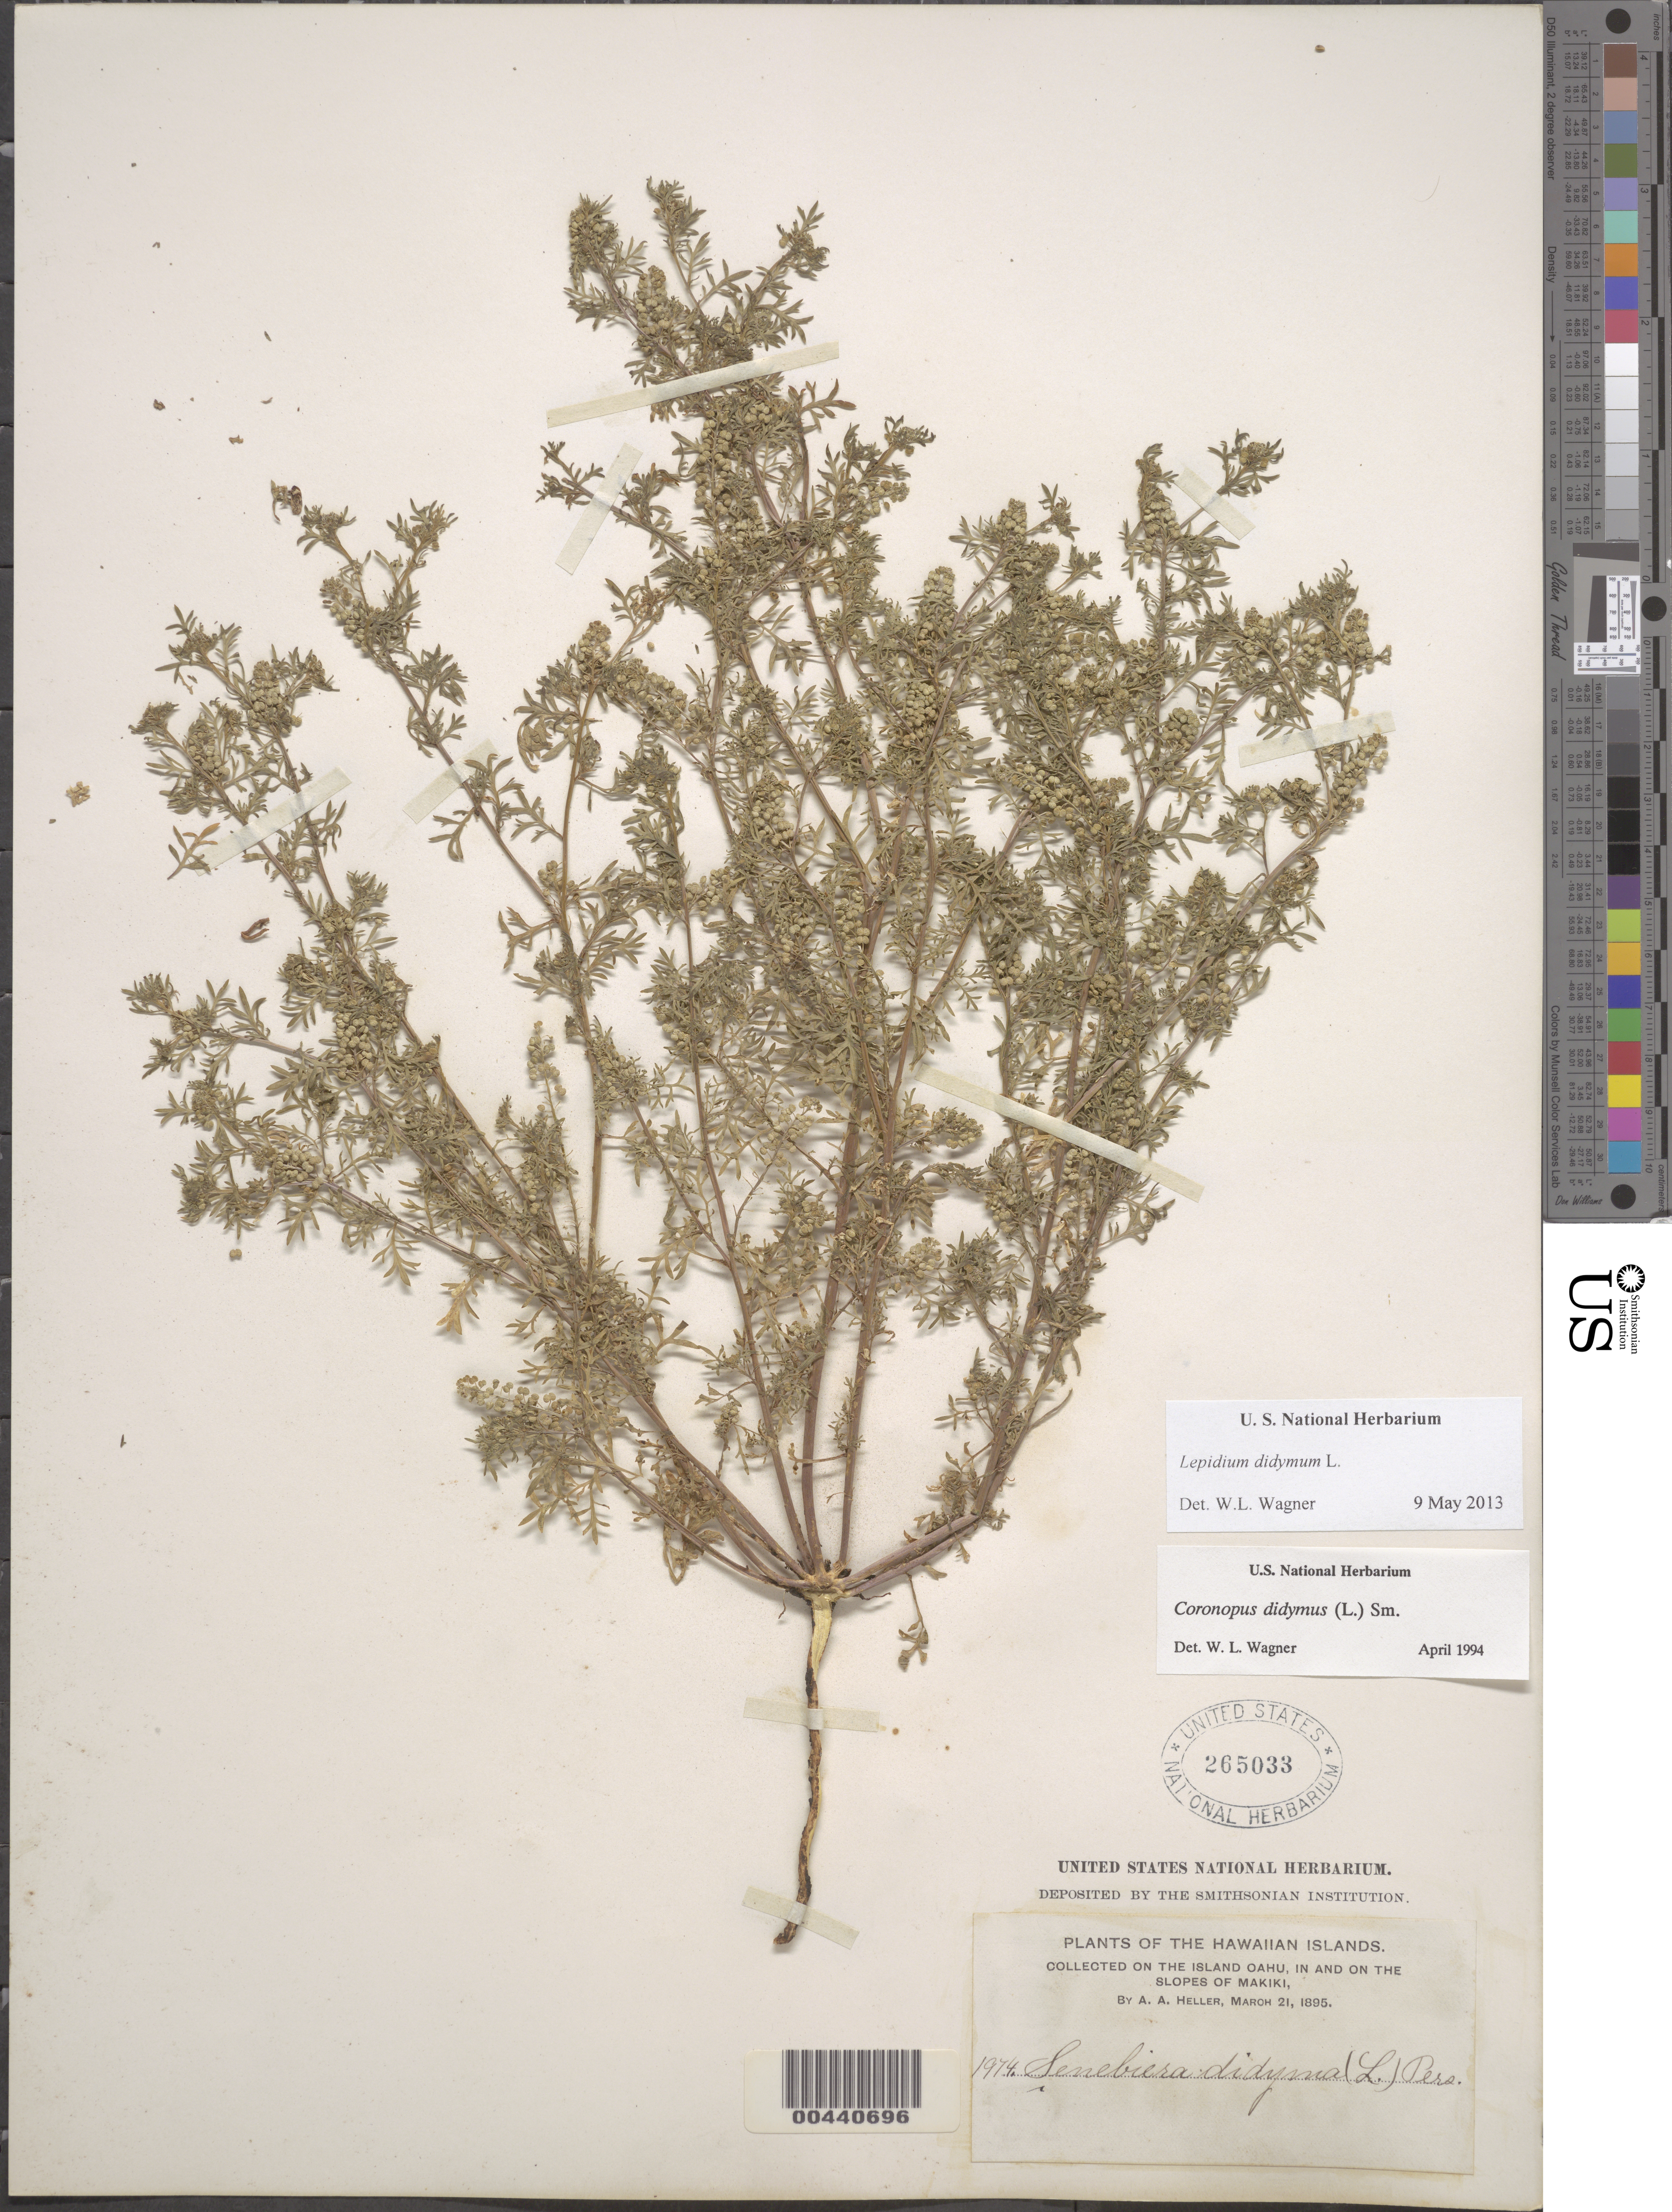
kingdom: Plantae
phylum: Tracheophyta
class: Magnoliopsida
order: Brassicales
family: Brassicaceae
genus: Lepidium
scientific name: Lepidium didymum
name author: L.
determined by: Wagner, W. L., (BOT), Smithsonian Institution - National Museum of Natural History (UNITED STATES)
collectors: A. A. Heller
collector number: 1974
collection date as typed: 21 Mar 1994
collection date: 1994-03-21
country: United States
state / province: Hawaii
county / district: Honolulu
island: Oahu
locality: In and on the slopes of Makiki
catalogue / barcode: US 265033